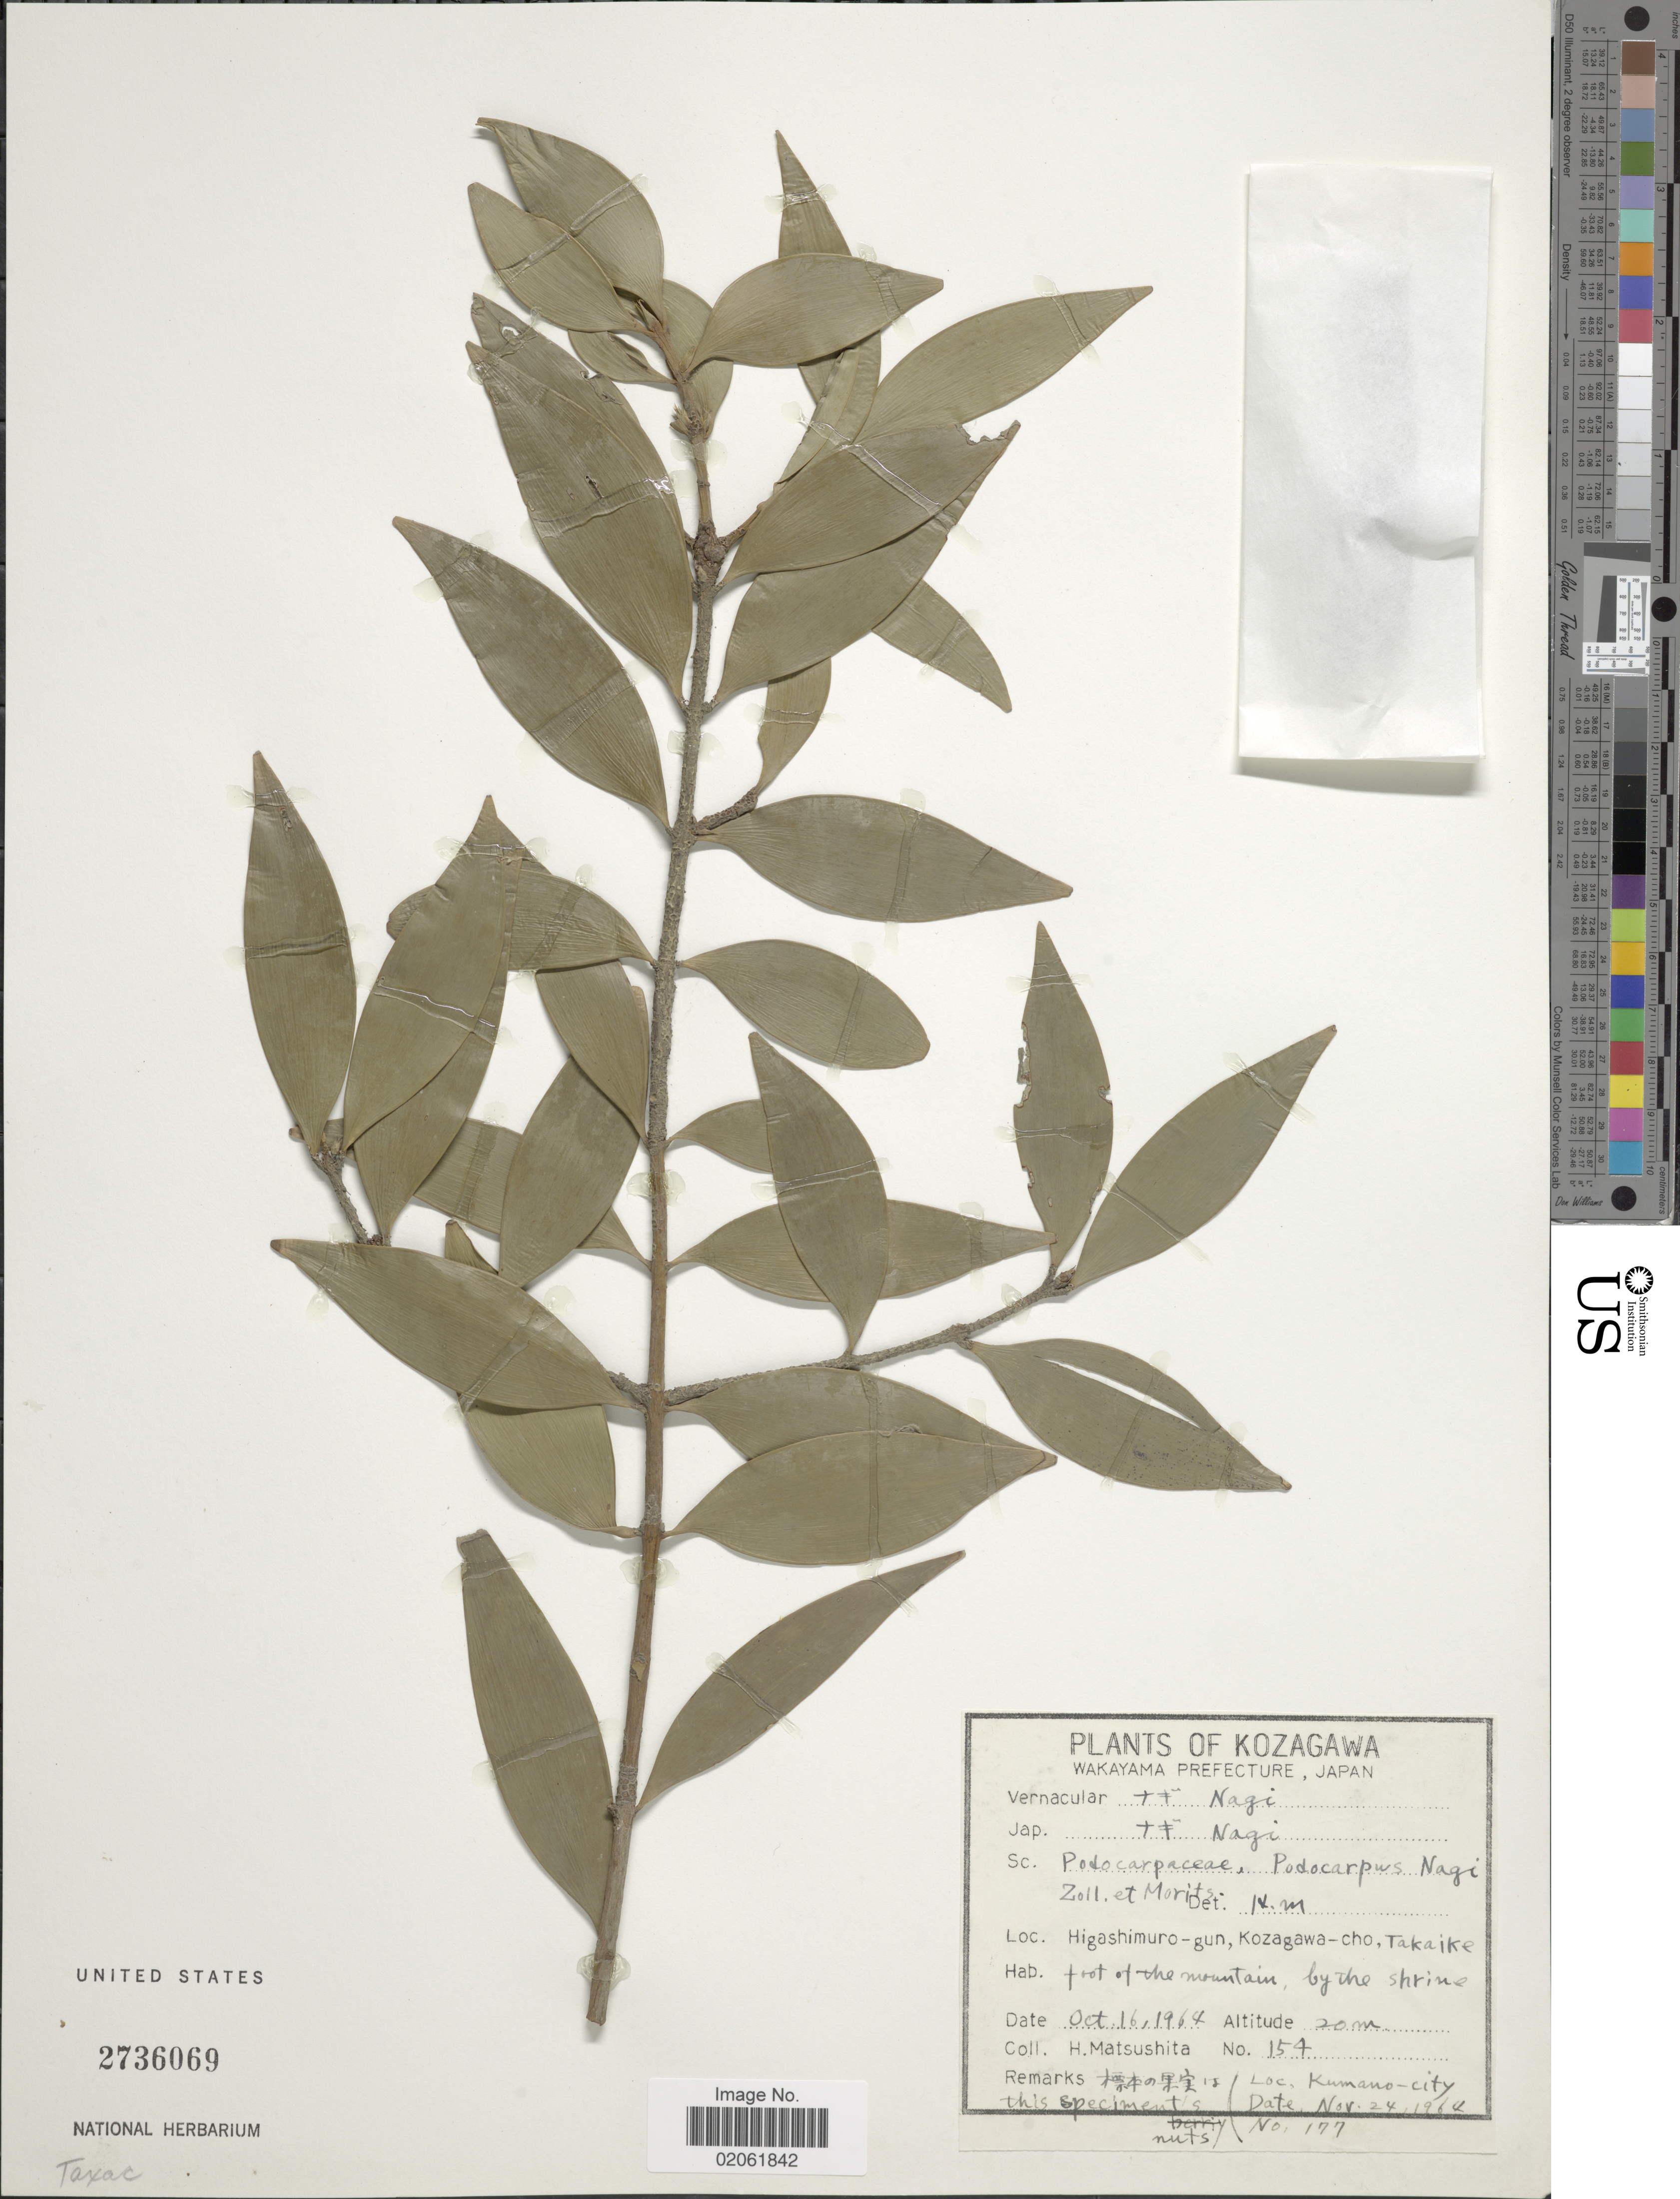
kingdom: Plantae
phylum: Tracheophyta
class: Pinopsida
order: Pinales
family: Podocarpaceae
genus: Podocarpus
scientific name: Podocarpus nagi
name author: (Thunb.) Pilg.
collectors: H. Matsushita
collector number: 154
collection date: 1964-10-16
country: Japan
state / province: Wakayama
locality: Kozagawa, Wakayama Prefecture, Japan, Higashimuro, Kozagawa-cho, takaike.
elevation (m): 20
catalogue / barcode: US 2736069